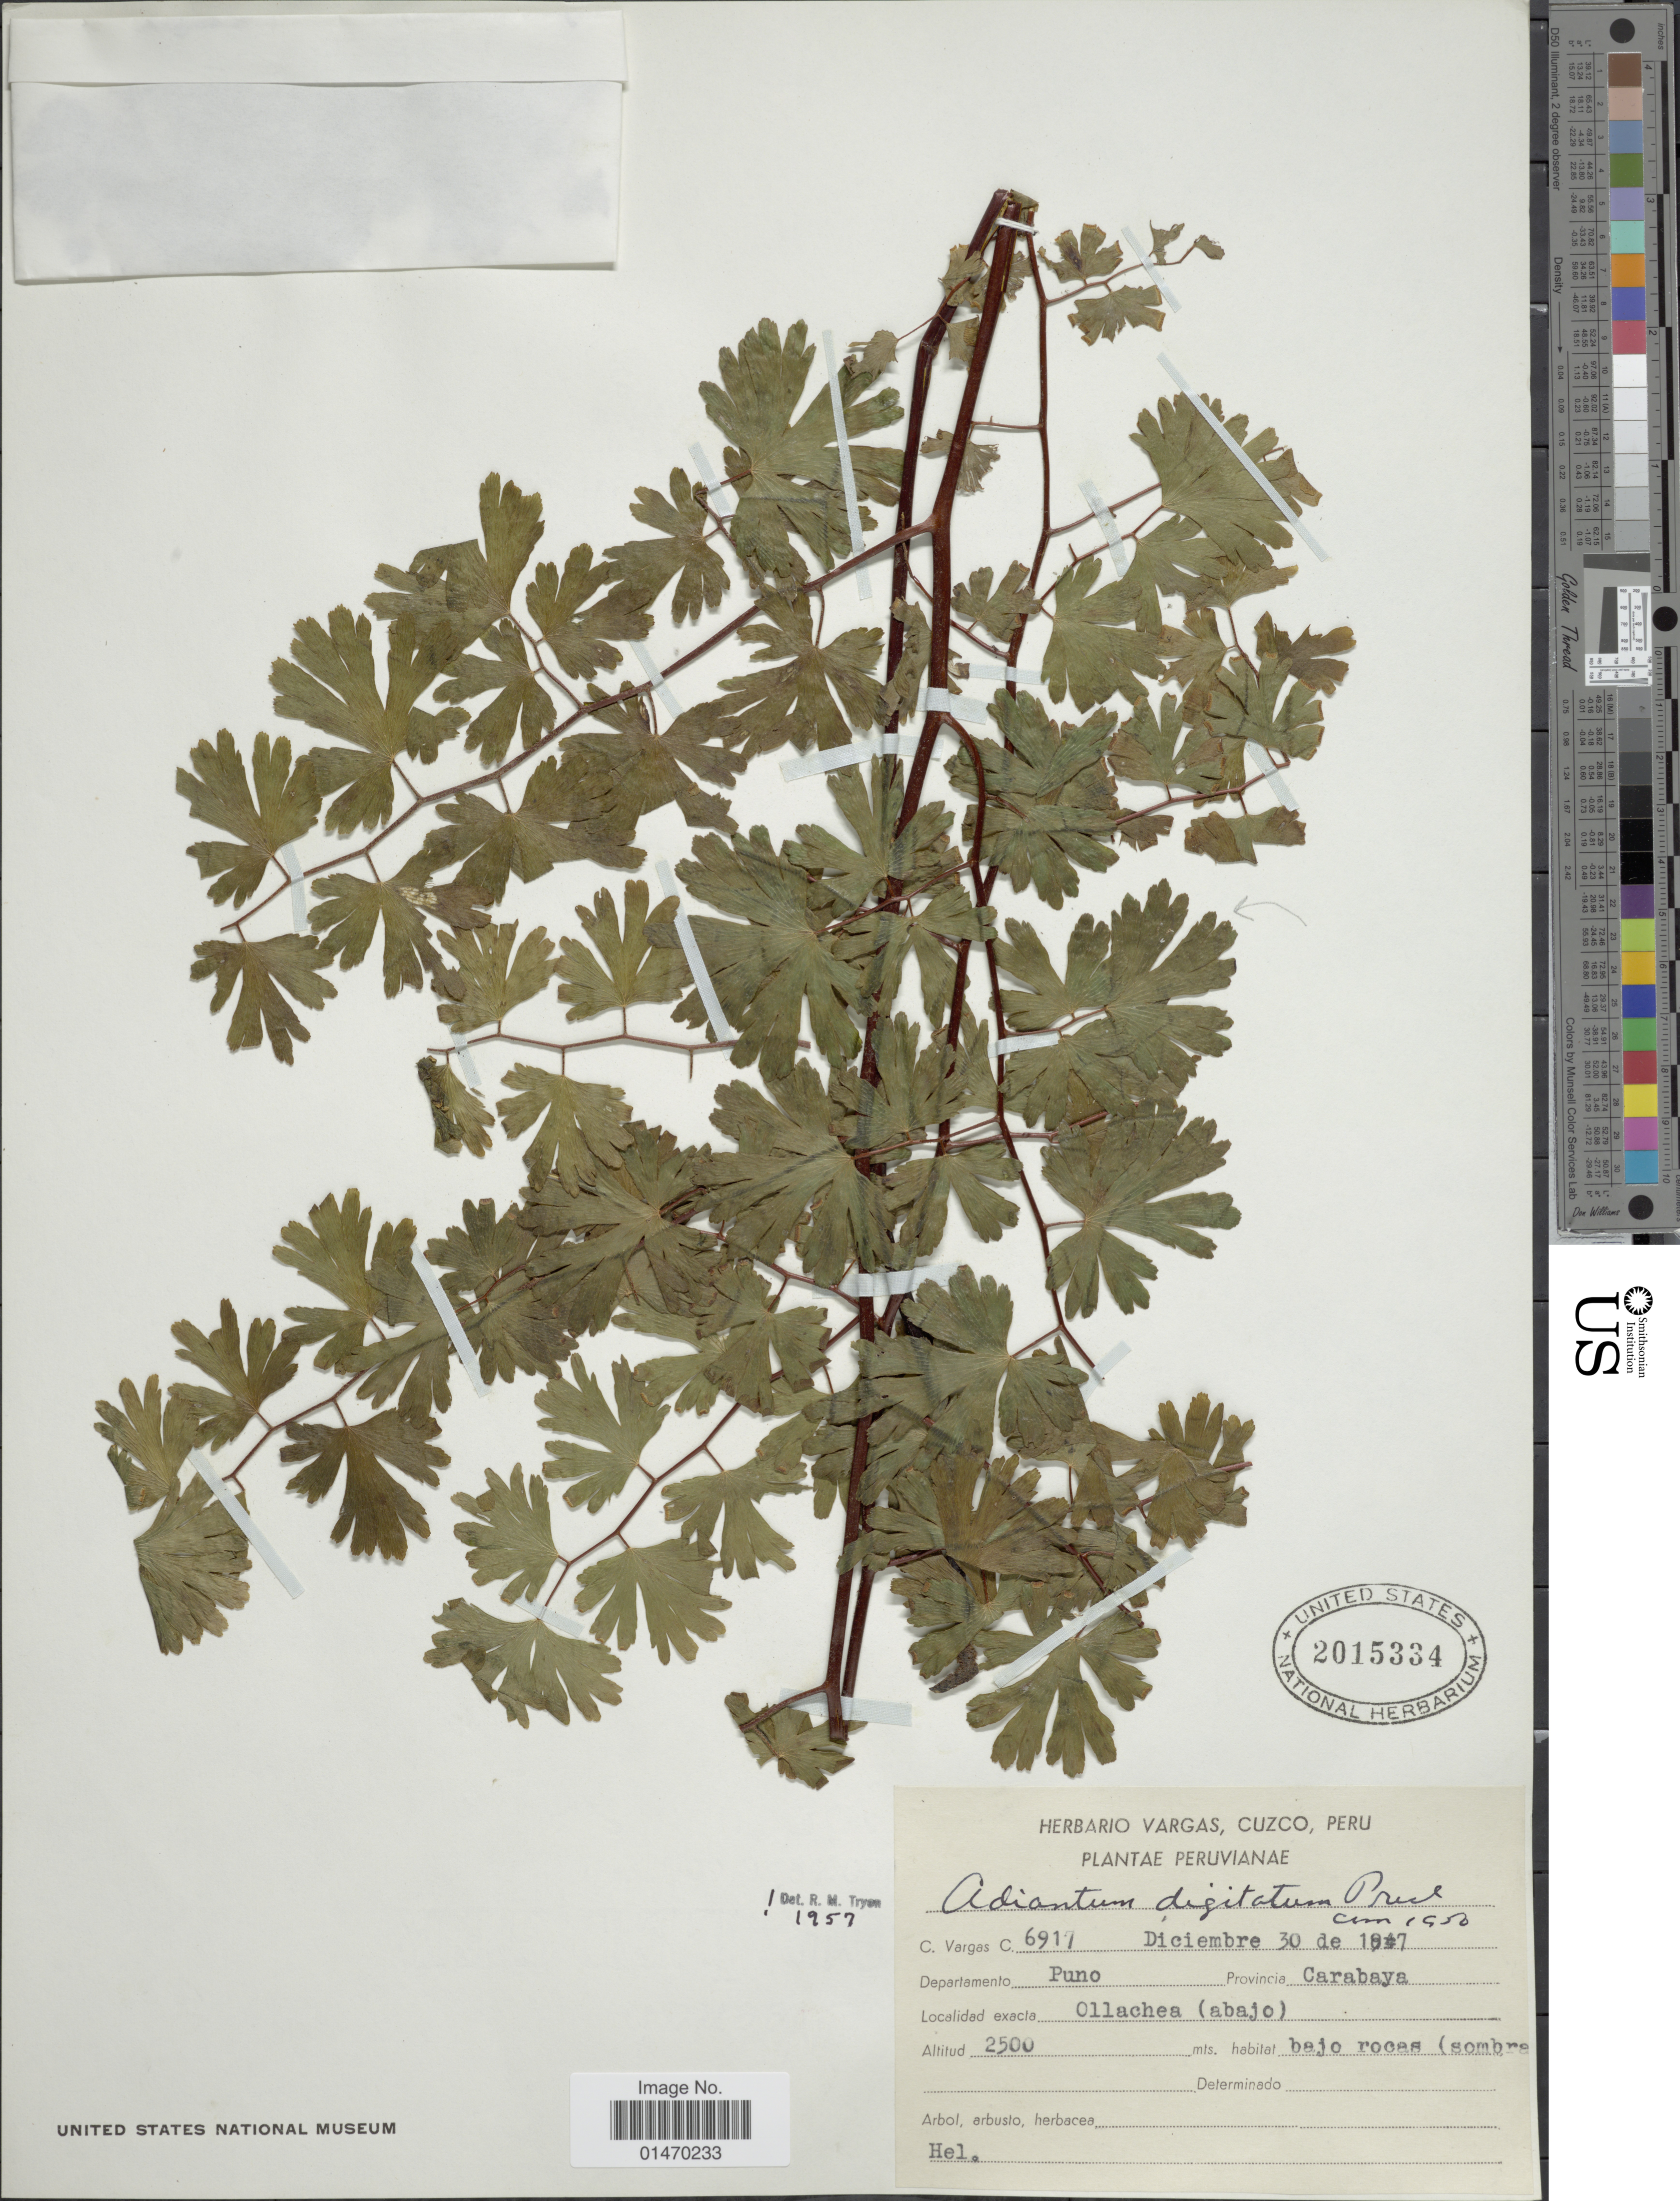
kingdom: Plantae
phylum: Tracheophyta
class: Polypodiopsida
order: Polypodiales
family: Pteridaceae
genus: Adiantum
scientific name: Adiantum digitatum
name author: Hook.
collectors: C. Vargas Calderón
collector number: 6917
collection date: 1947-12-30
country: Peru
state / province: Puno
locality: Vargas, Cuzco, Carabaya.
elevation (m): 2500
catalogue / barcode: US 2015334